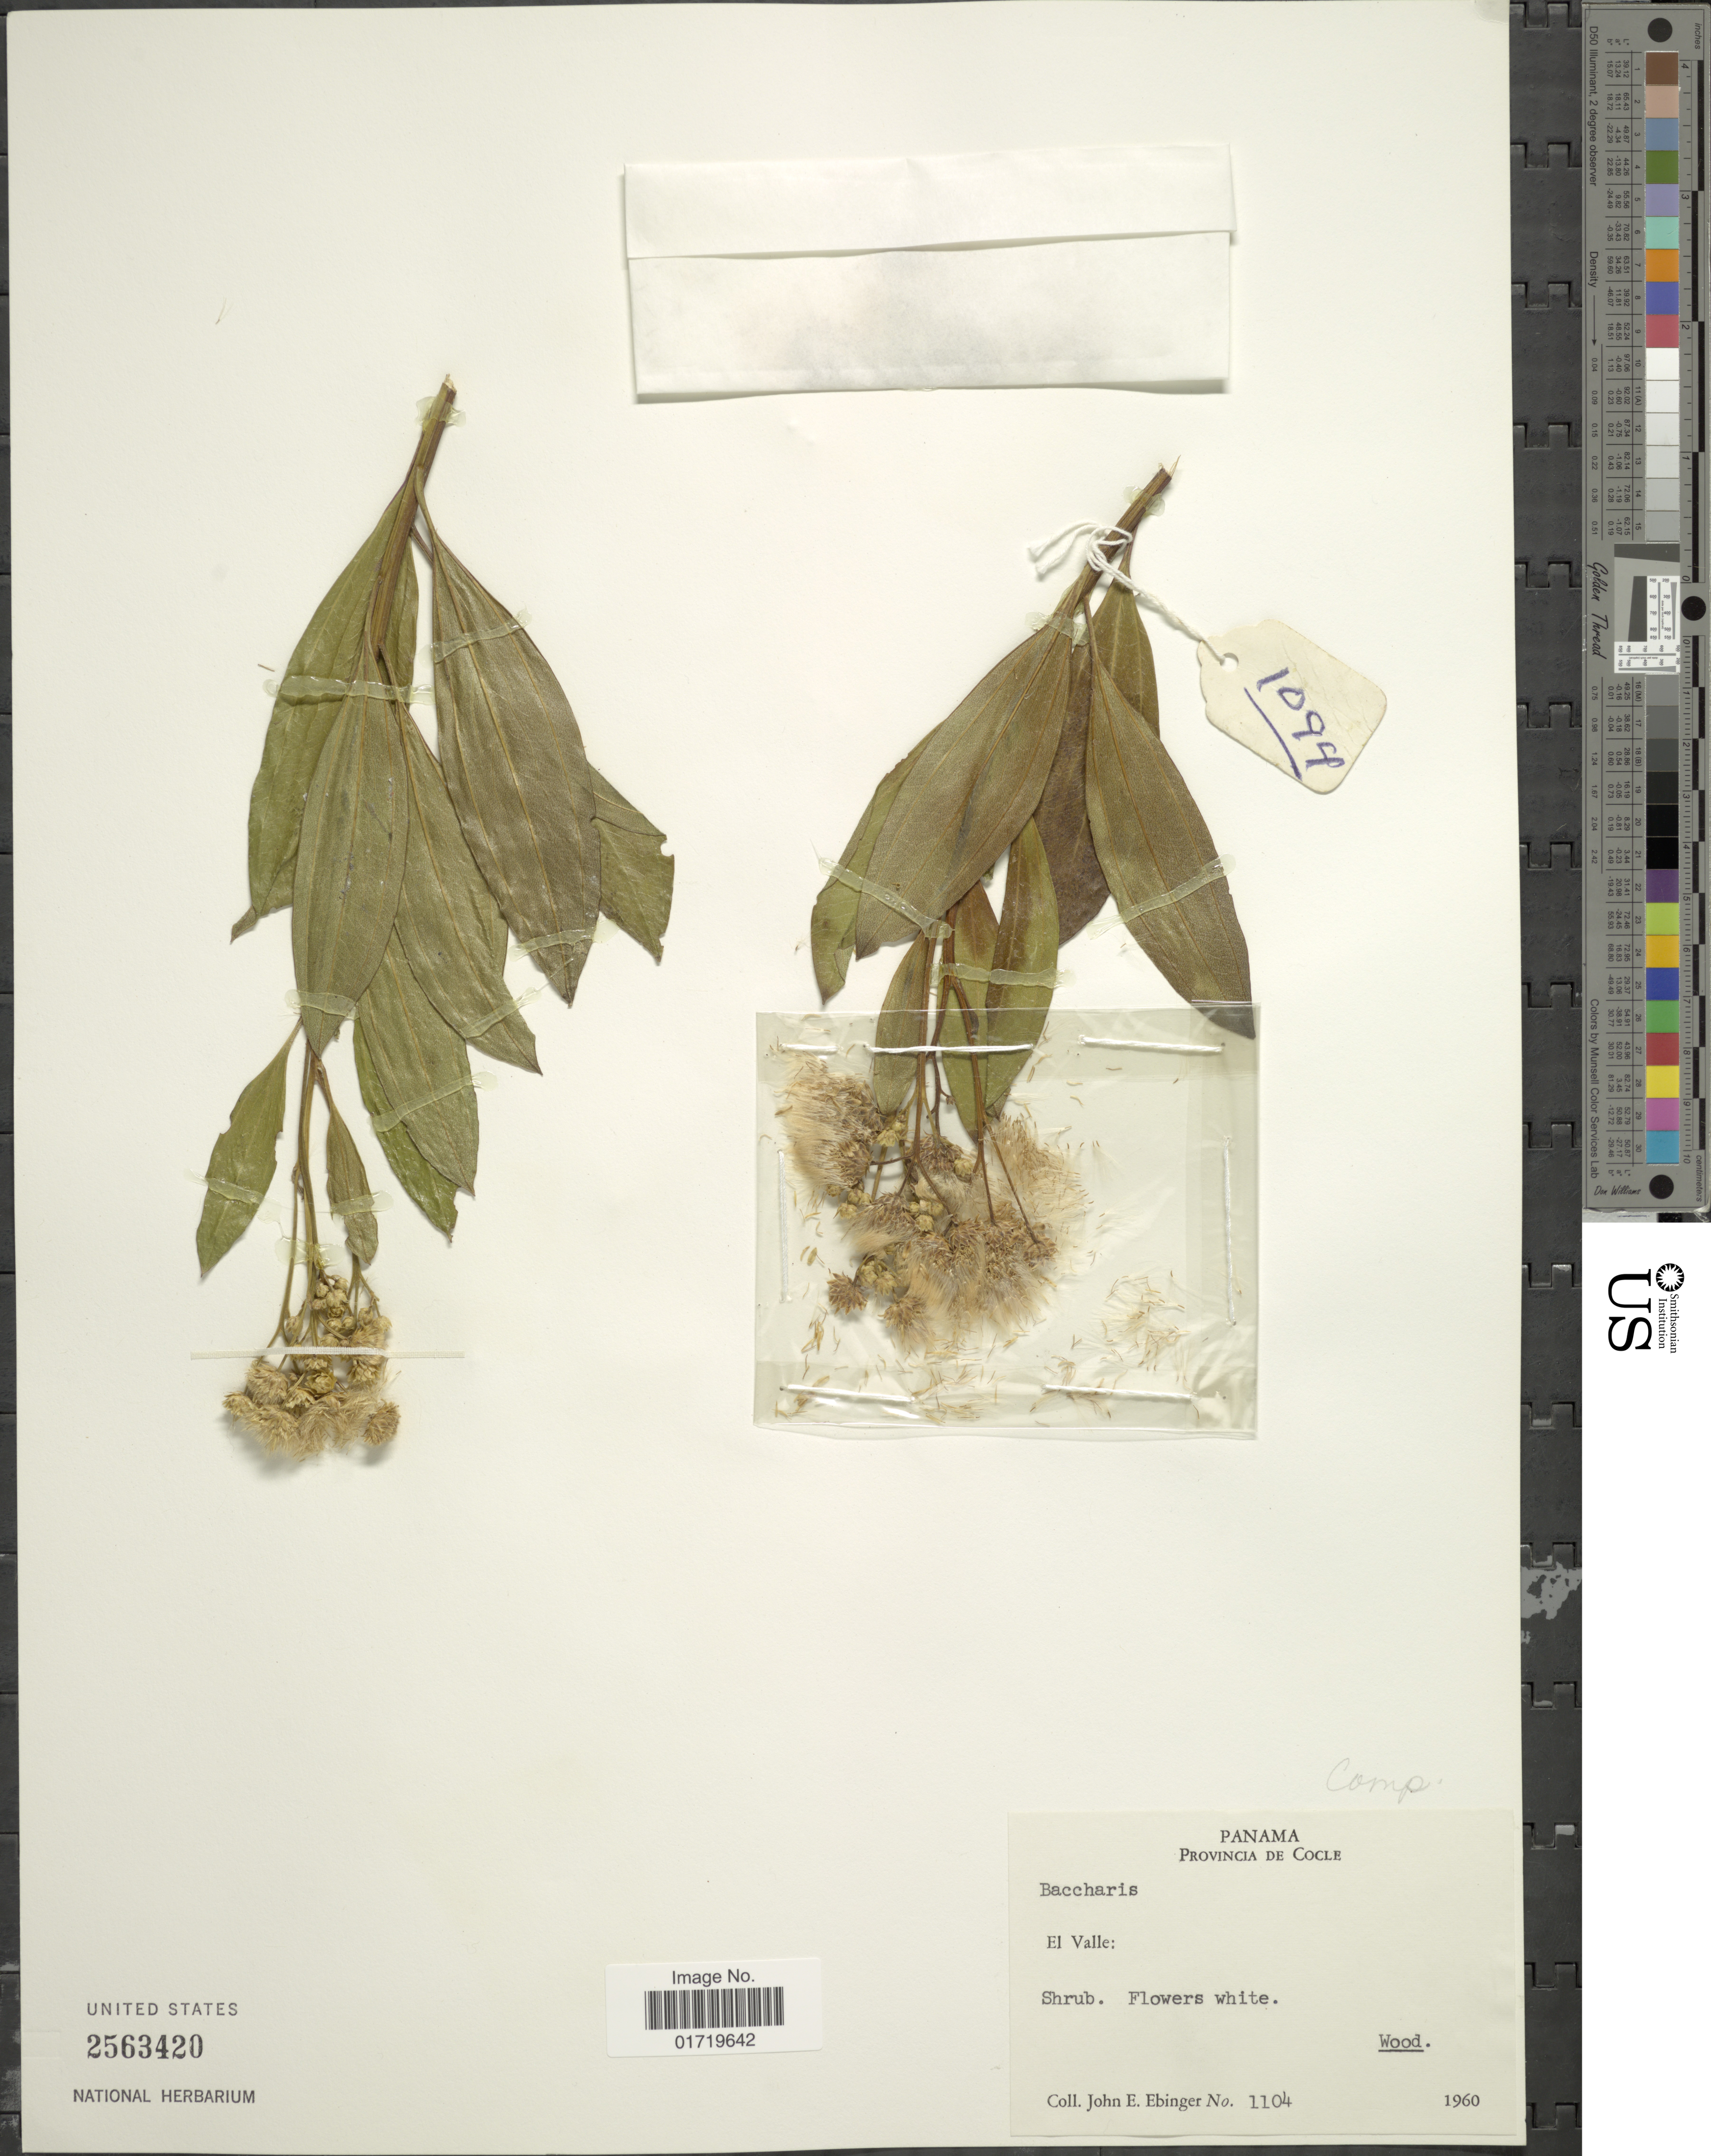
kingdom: Plantae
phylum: Tracheophyta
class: Magnoliopsida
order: Asterales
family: Asteraceae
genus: Baccharis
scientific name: Baccharis pedunculata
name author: (Mill.) Cabrera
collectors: J. Ebinger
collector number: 1104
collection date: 1960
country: Panama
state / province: Coclé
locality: Provincia de Cocle, El Valle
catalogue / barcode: US 2563420